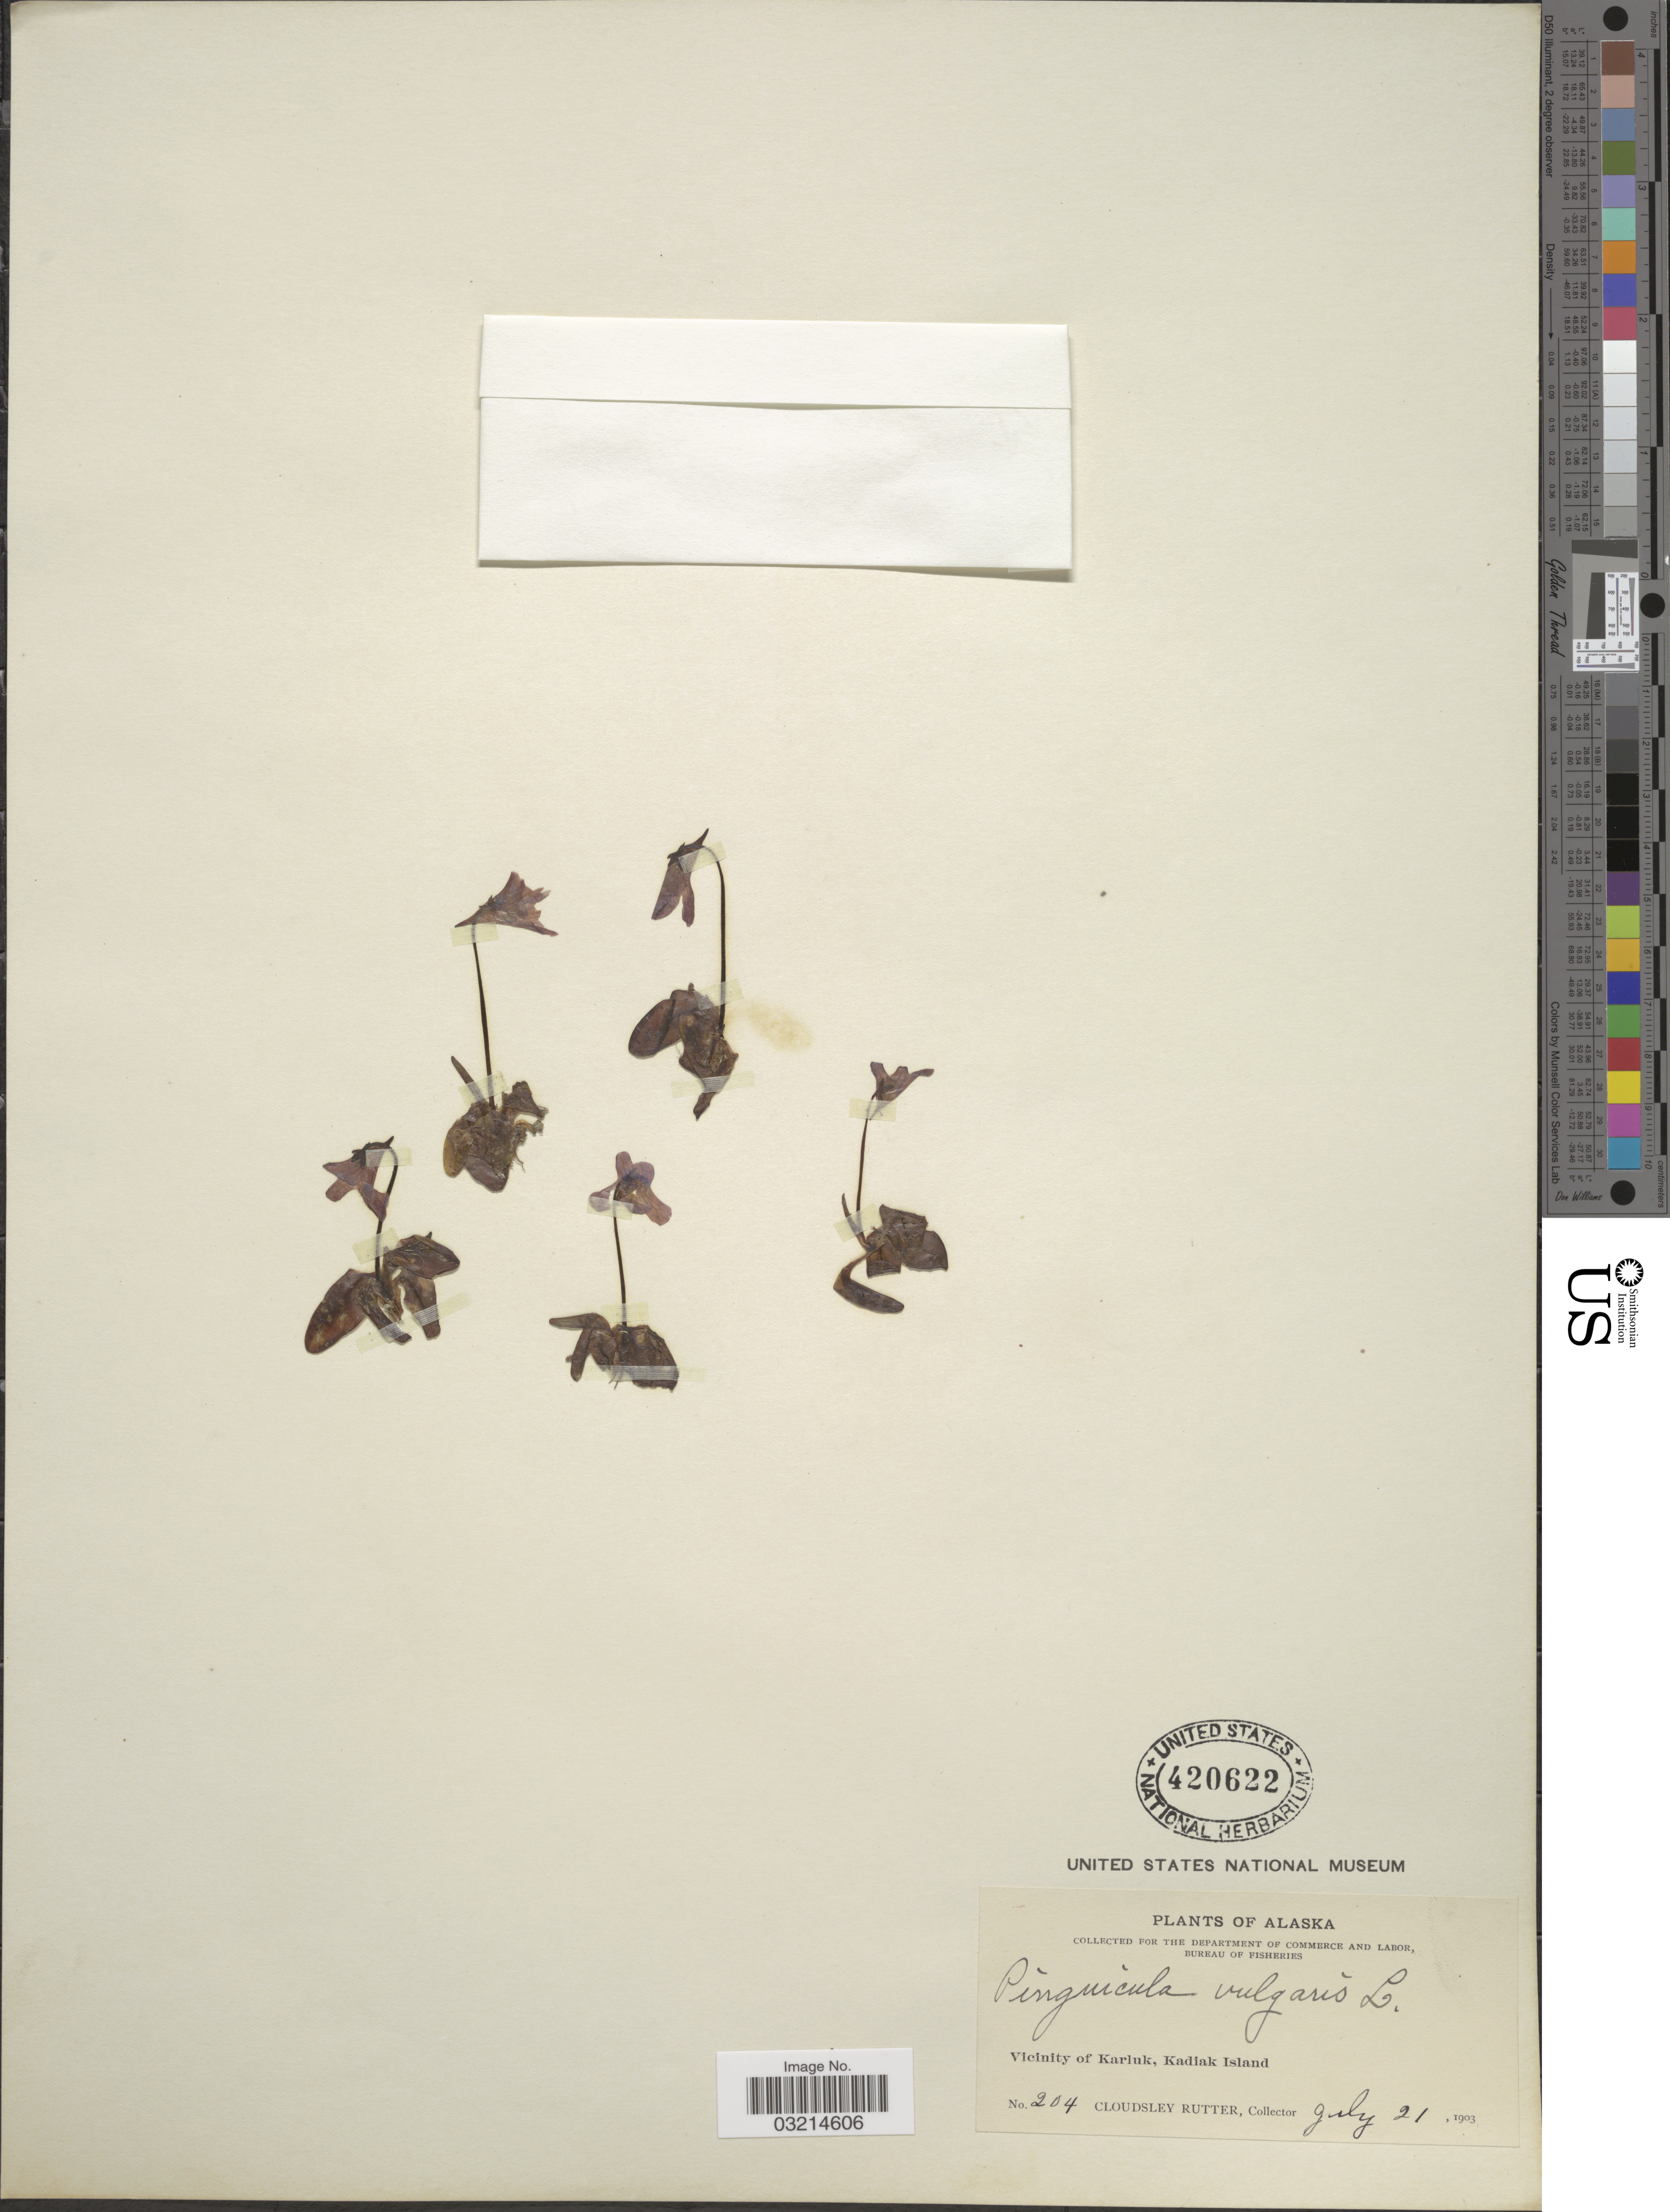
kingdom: Plantae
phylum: Tracheophyta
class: Magnoliopsida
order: Lamiales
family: Lentibulariaceae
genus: Pinguicula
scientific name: Pinguicula vulgaris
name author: L.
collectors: C. Rutter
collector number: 204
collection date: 1903-07-21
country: United States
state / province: Alaska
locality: Vicinity of Karluk, Kadiak Island.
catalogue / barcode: US 420622